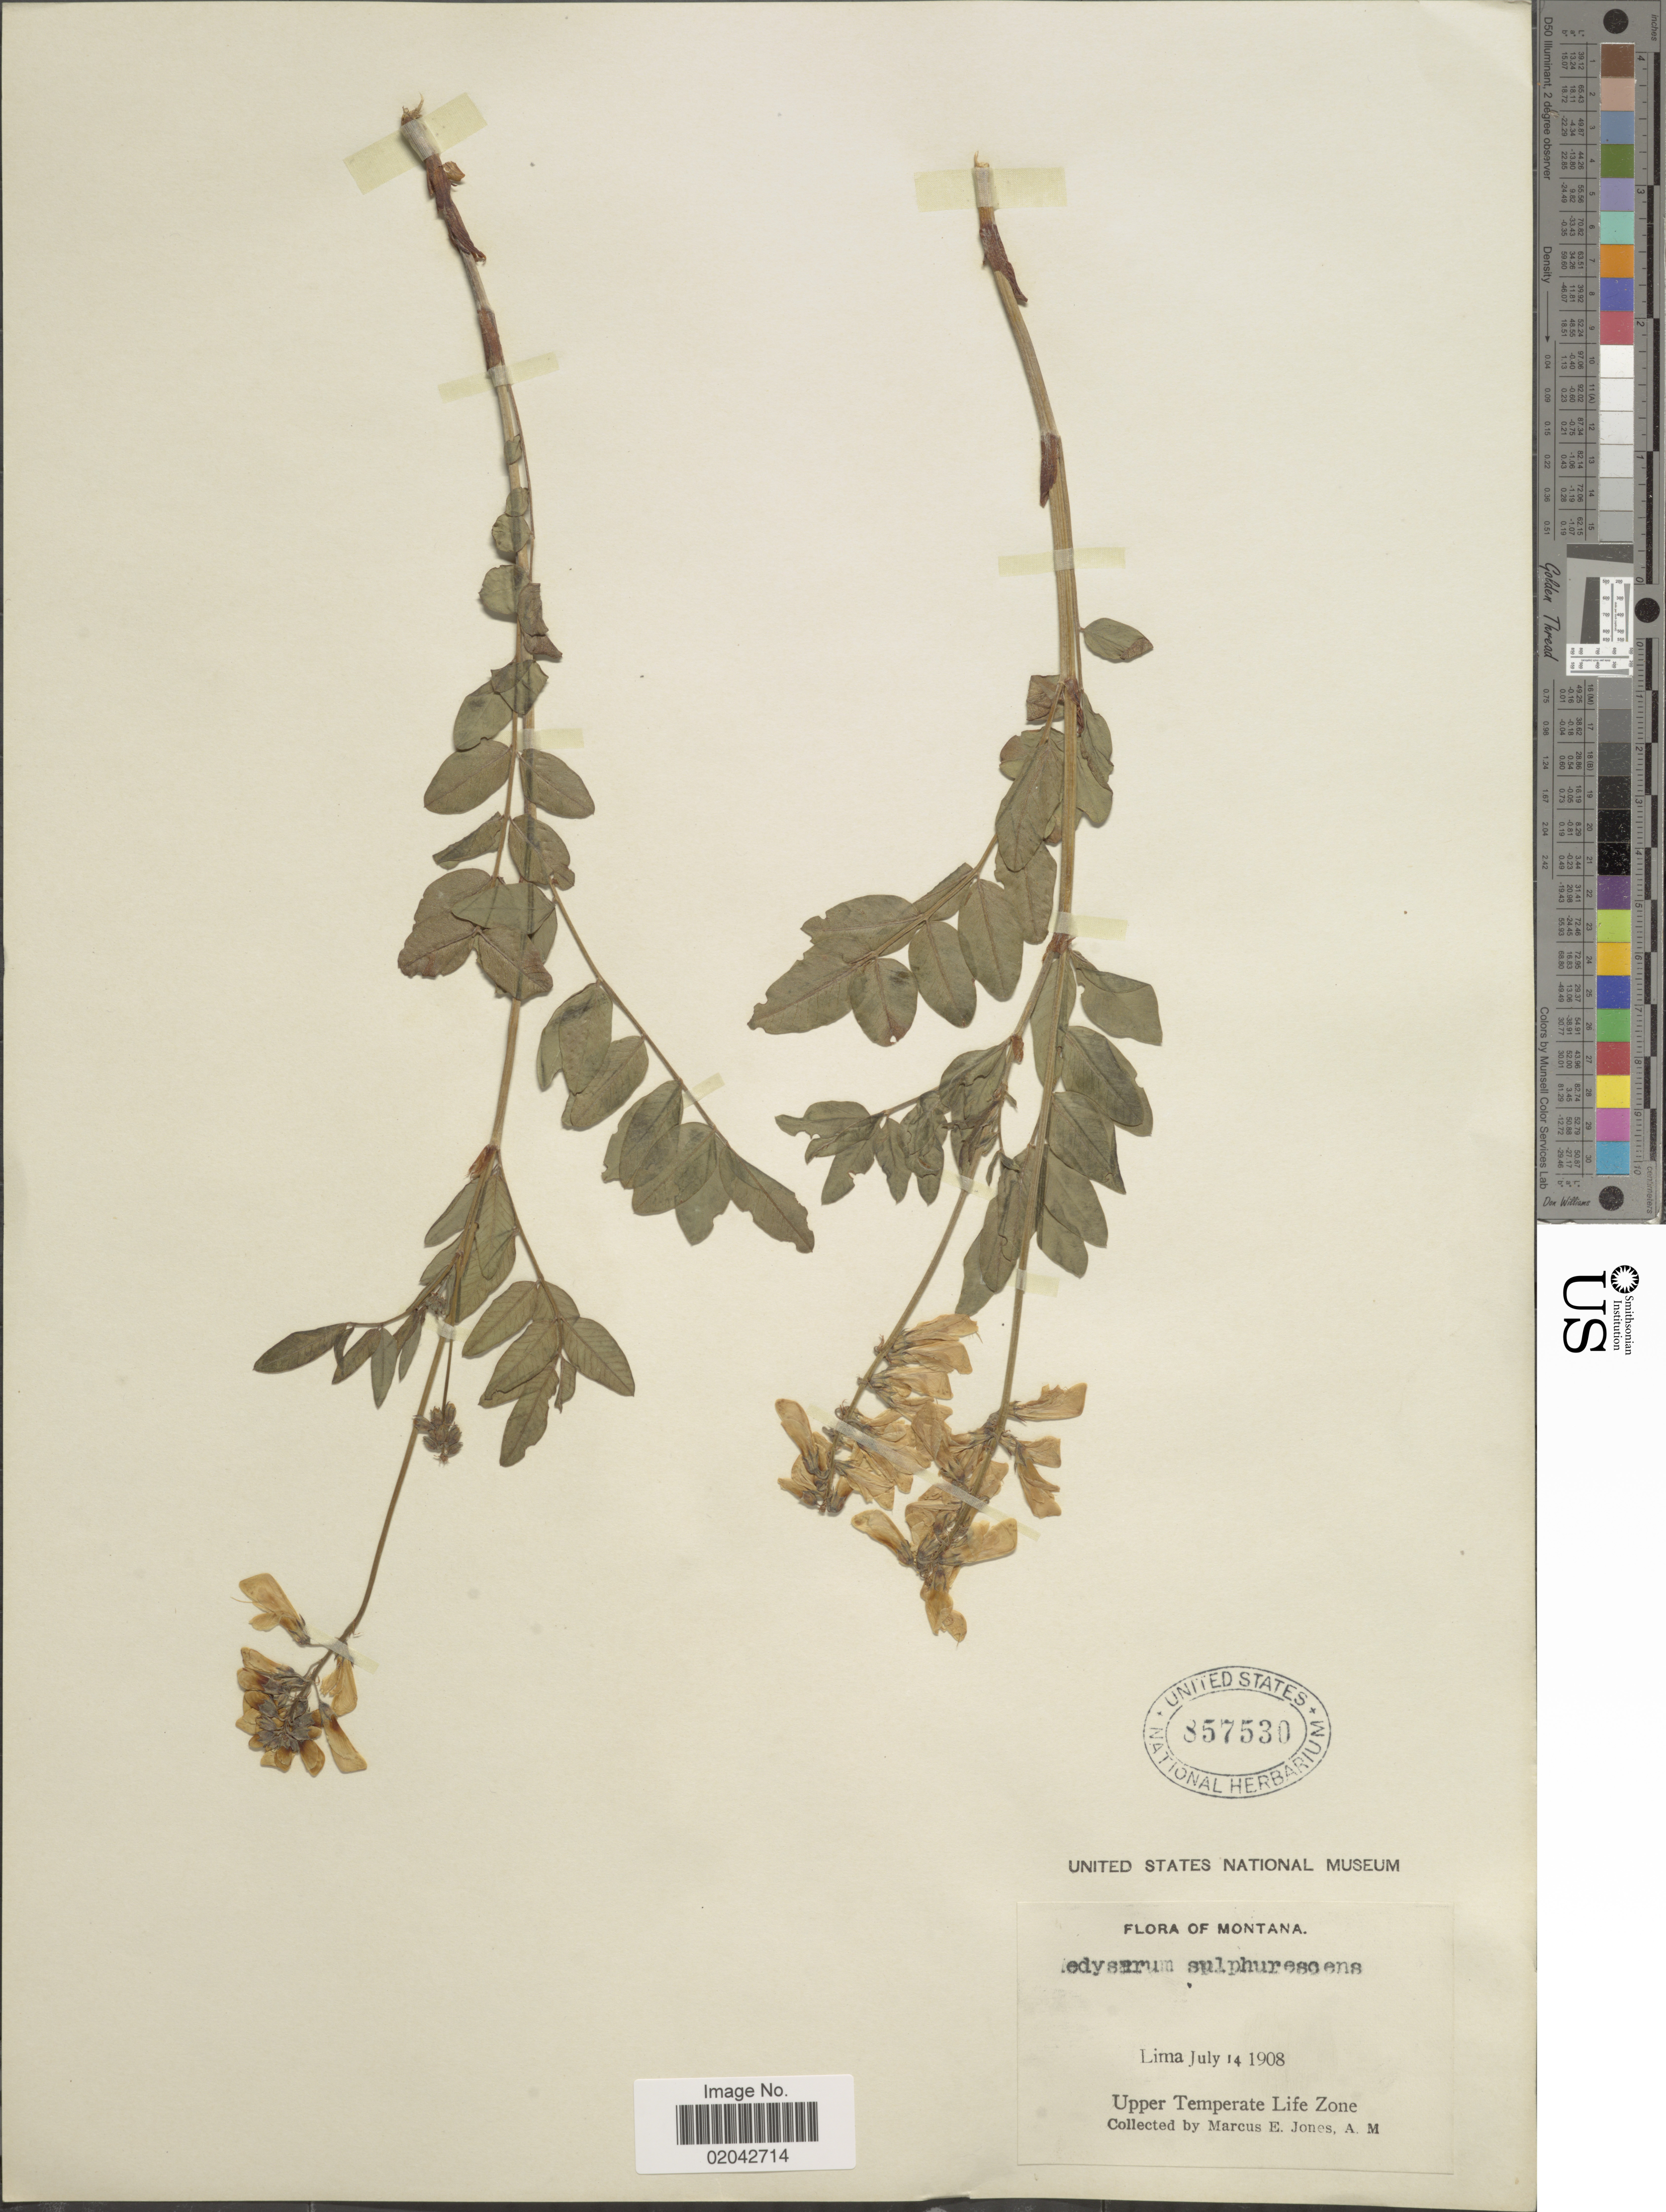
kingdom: Plantae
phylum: Tracheophyta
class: Magnoliopsida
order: Fabales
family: Fabaceae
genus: Hedysarum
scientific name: Hedysarum sulphurescens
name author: Rydb.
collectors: M. E. Jones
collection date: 1908-07-14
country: United States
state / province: Montana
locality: Lima, Upper Temperate Life Zone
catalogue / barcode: US 857530